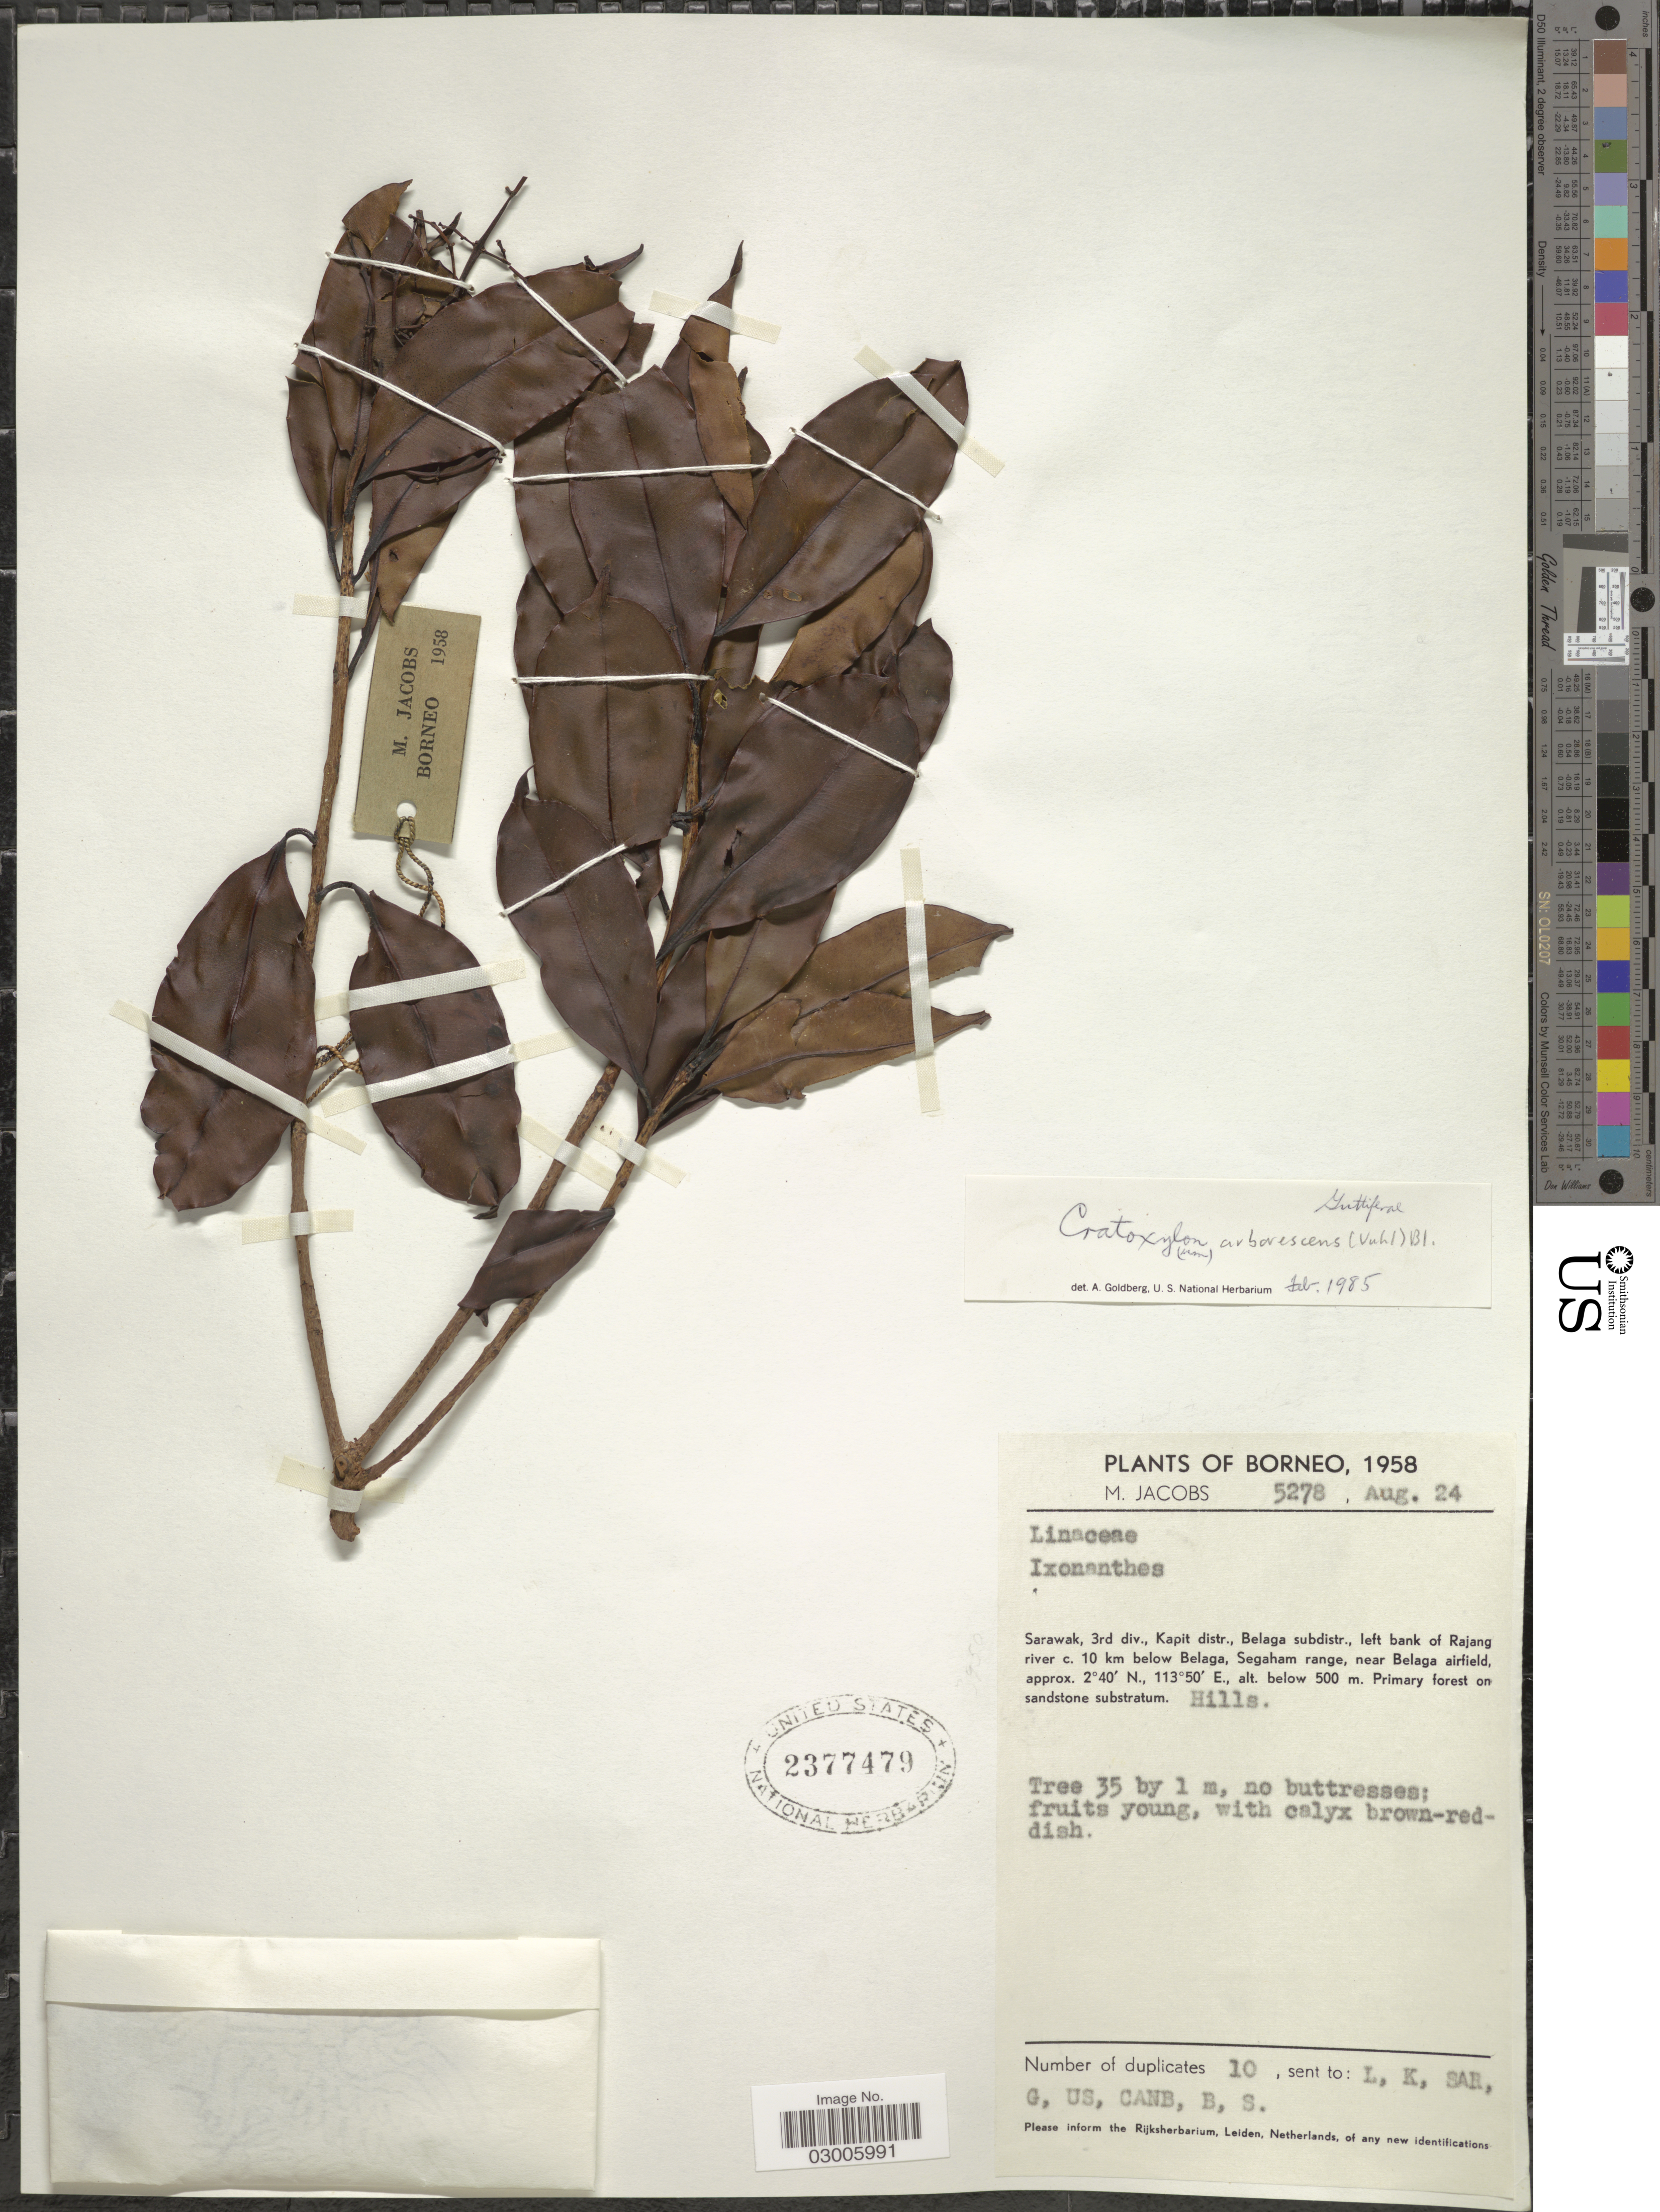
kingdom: Plantae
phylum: Tracheophyta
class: Magnoliopsida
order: Malpighiales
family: Hypericaceae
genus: Cratoxylum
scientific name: Cratoxylum arborescens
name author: (Vahl) Blume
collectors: M. Jacobs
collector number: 5278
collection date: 1958-08-24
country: Malaysia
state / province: Sarawak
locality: Borneo. Sarawak, 3rd div., Kapit distr., Belaga subdistr., left bank of Rajang river c. 10 km below Belaga, Segaham range, near Belaga airfield.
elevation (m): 500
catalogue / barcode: US 2377479